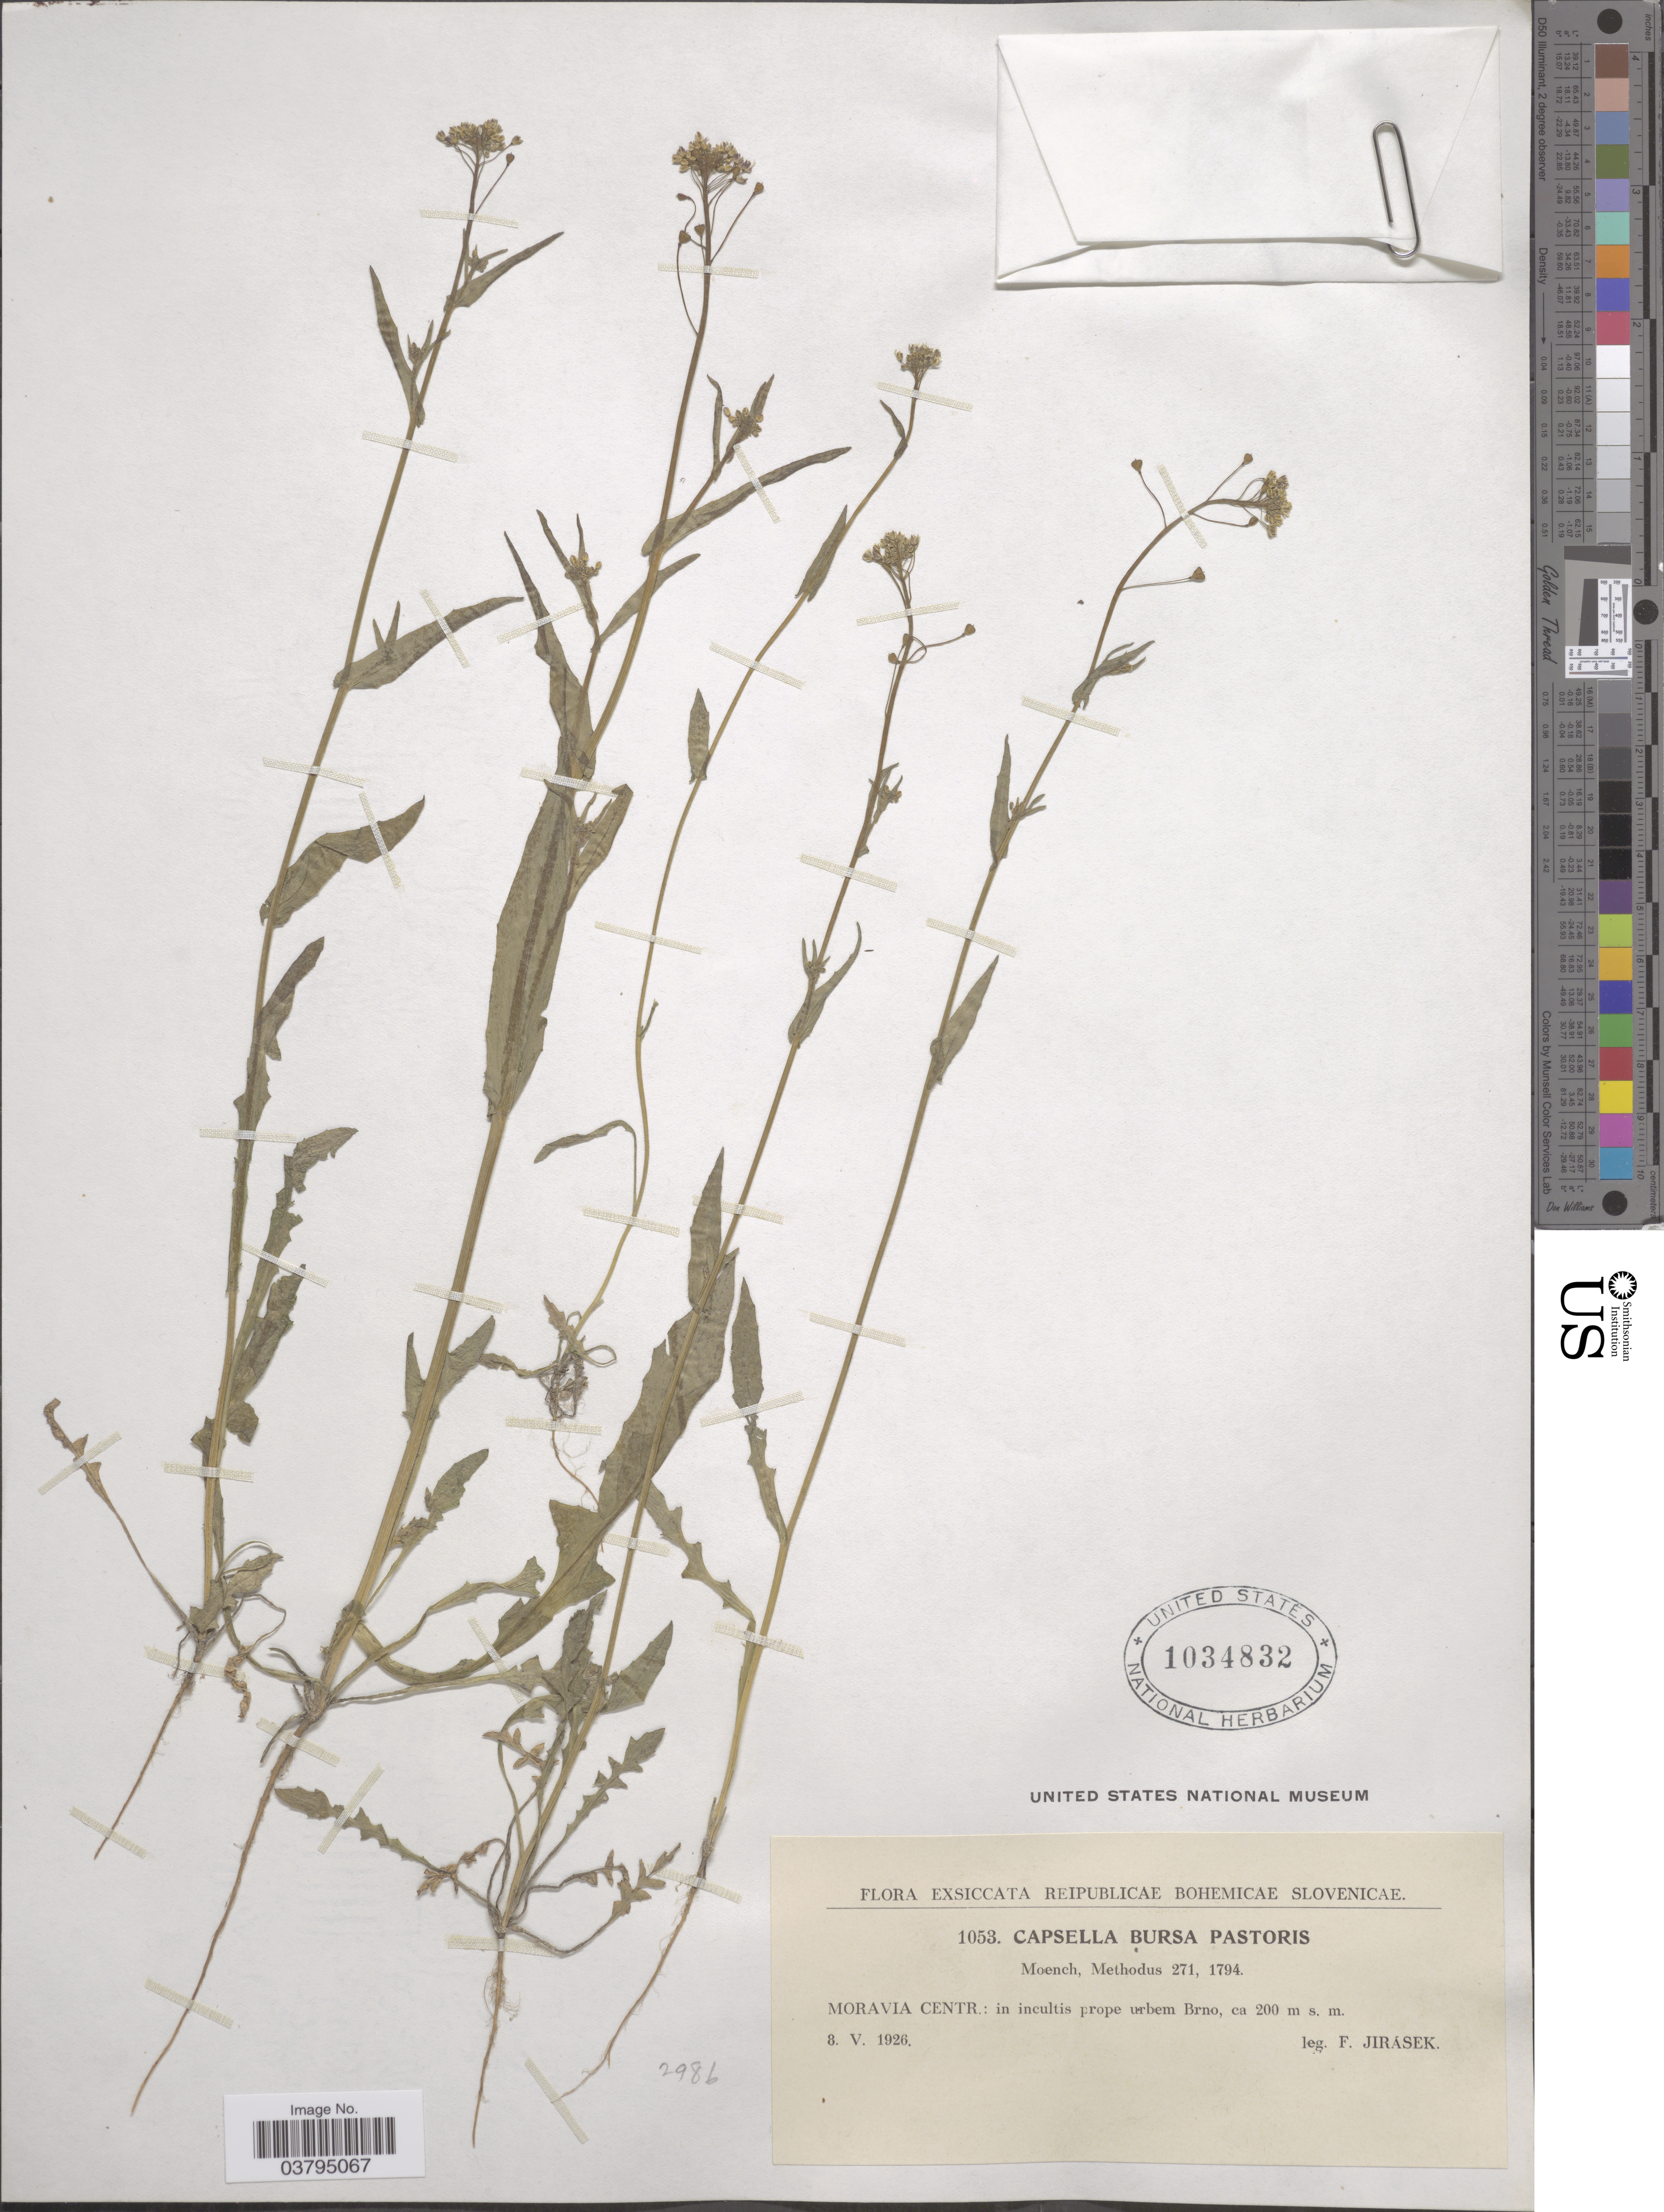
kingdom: Plantae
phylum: Tracheophyta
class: Magnoliopsida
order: Brassicales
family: Brassicaceae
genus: Capsella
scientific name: Capsella bursa-pastoris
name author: (L.) Medik.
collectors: F. Jirasek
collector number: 1053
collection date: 1926-05-08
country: Czechia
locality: Reipublicae Bohemicae Slovenicae. Moravia centr.: in incultis prope urbem Brno.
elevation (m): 200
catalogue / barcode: US 1034832